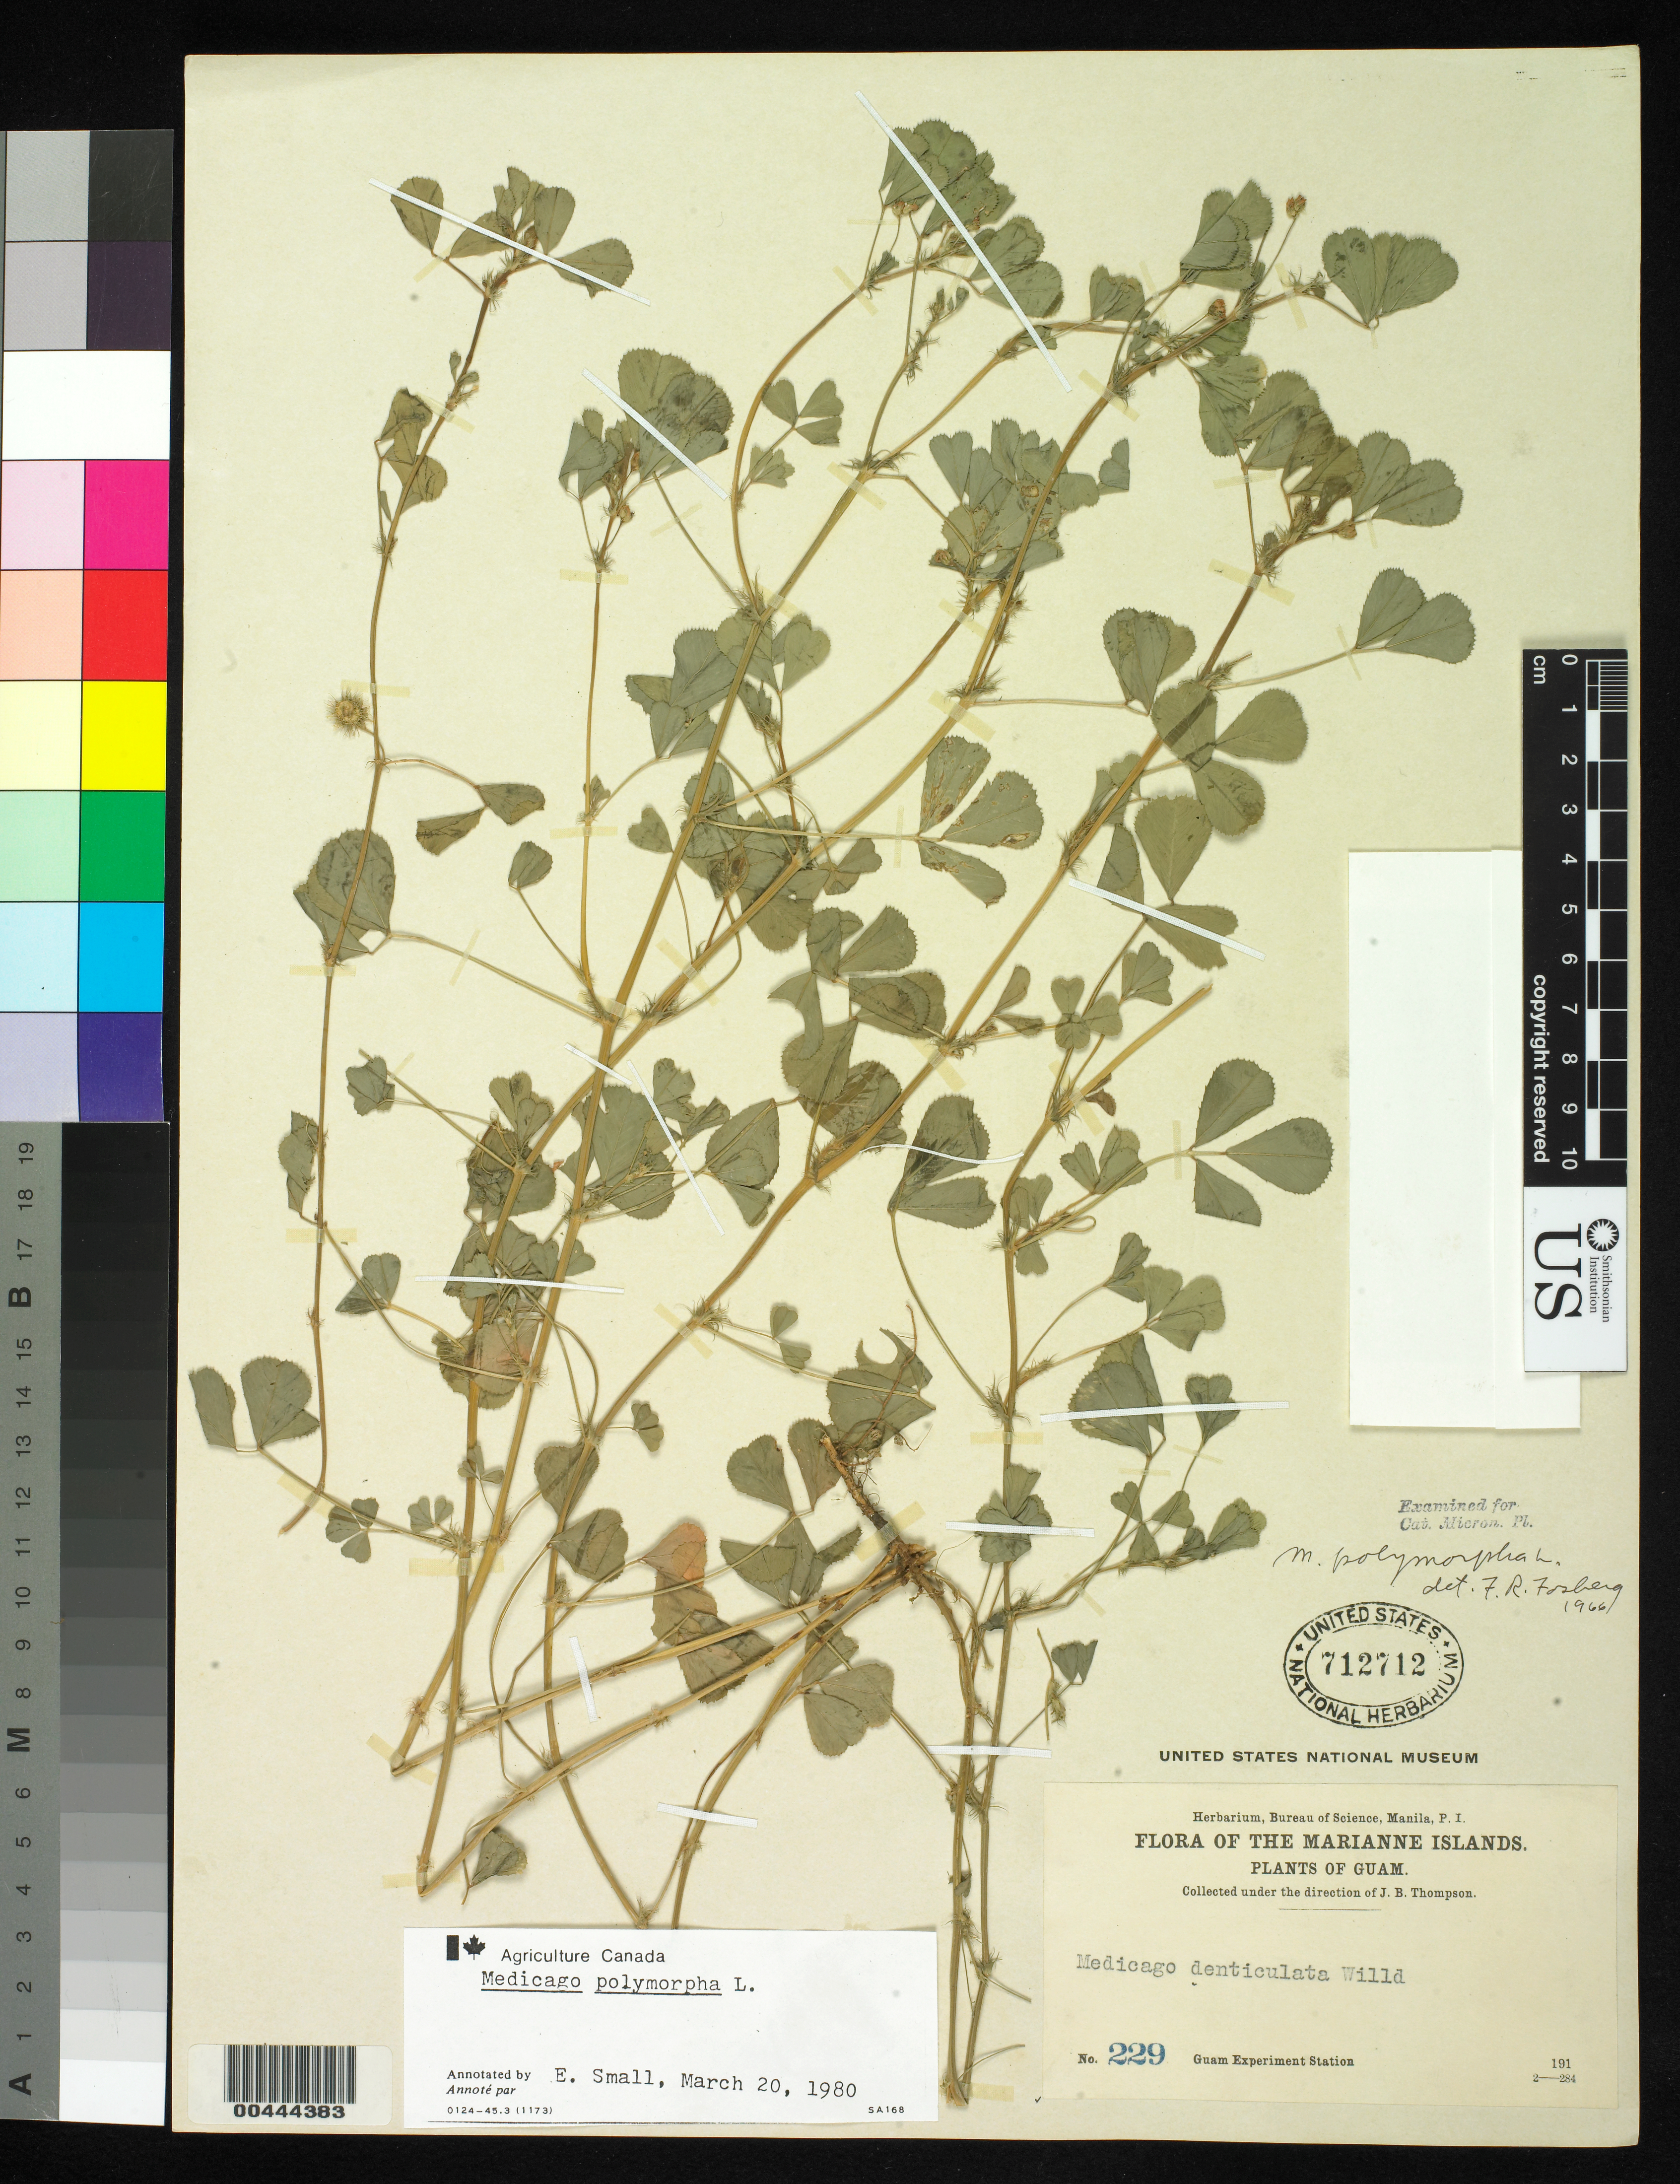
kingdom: Plantae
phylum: Tracheophyta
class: Magnoliopsida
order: Fabales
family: Fabaceae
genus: Medicago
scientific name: Medicago polymorpha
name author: L.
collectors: J. B. Thompson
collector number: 229 Guam Exp. Sta.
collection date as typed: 191-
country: Guam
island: Guam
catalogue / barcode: US 712712